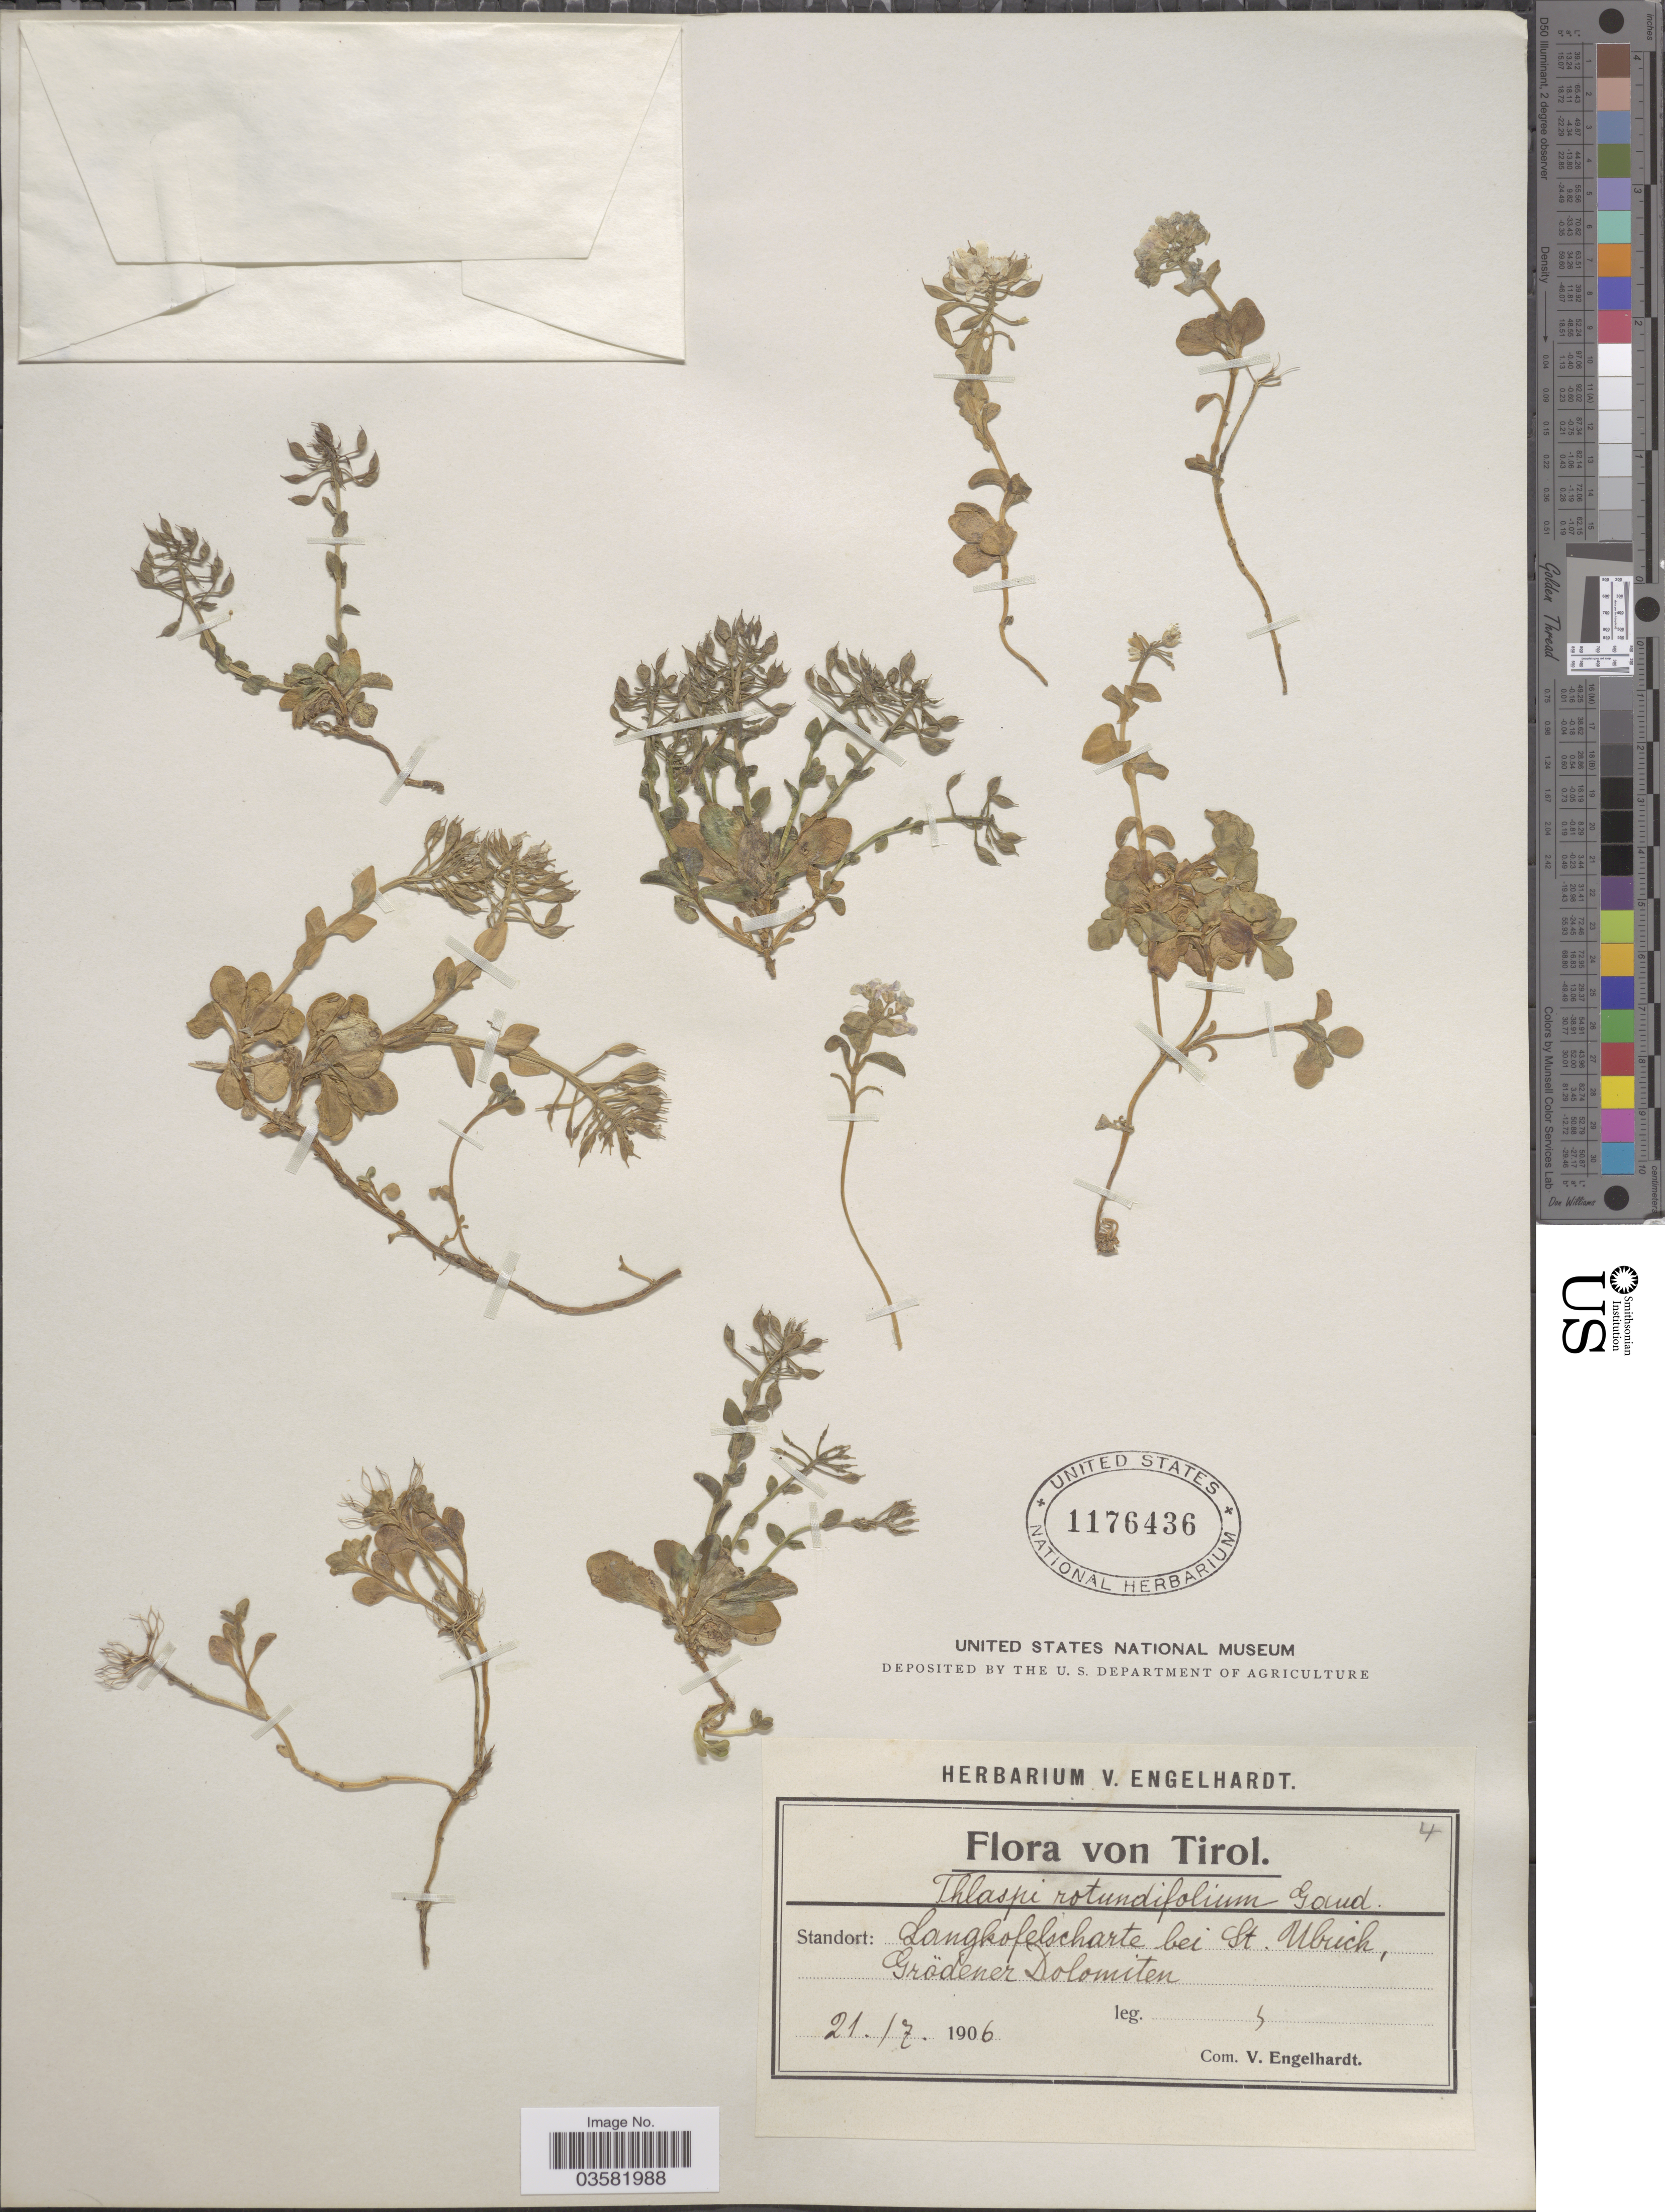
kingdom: Plantae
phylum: Tracheophyta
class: Magnoliopsida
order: Brassicales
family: Brassicaceae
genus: Thlaspi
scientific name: Thlaspi rotundifolium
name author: (L.) Gaudin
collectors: V. Engelhardt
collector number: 4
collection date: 1906-07-21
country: Austria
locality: Tirol. Langkofelscharte bei St. Ulrich, Grödener Dolomiten.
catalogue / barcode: US 1176436